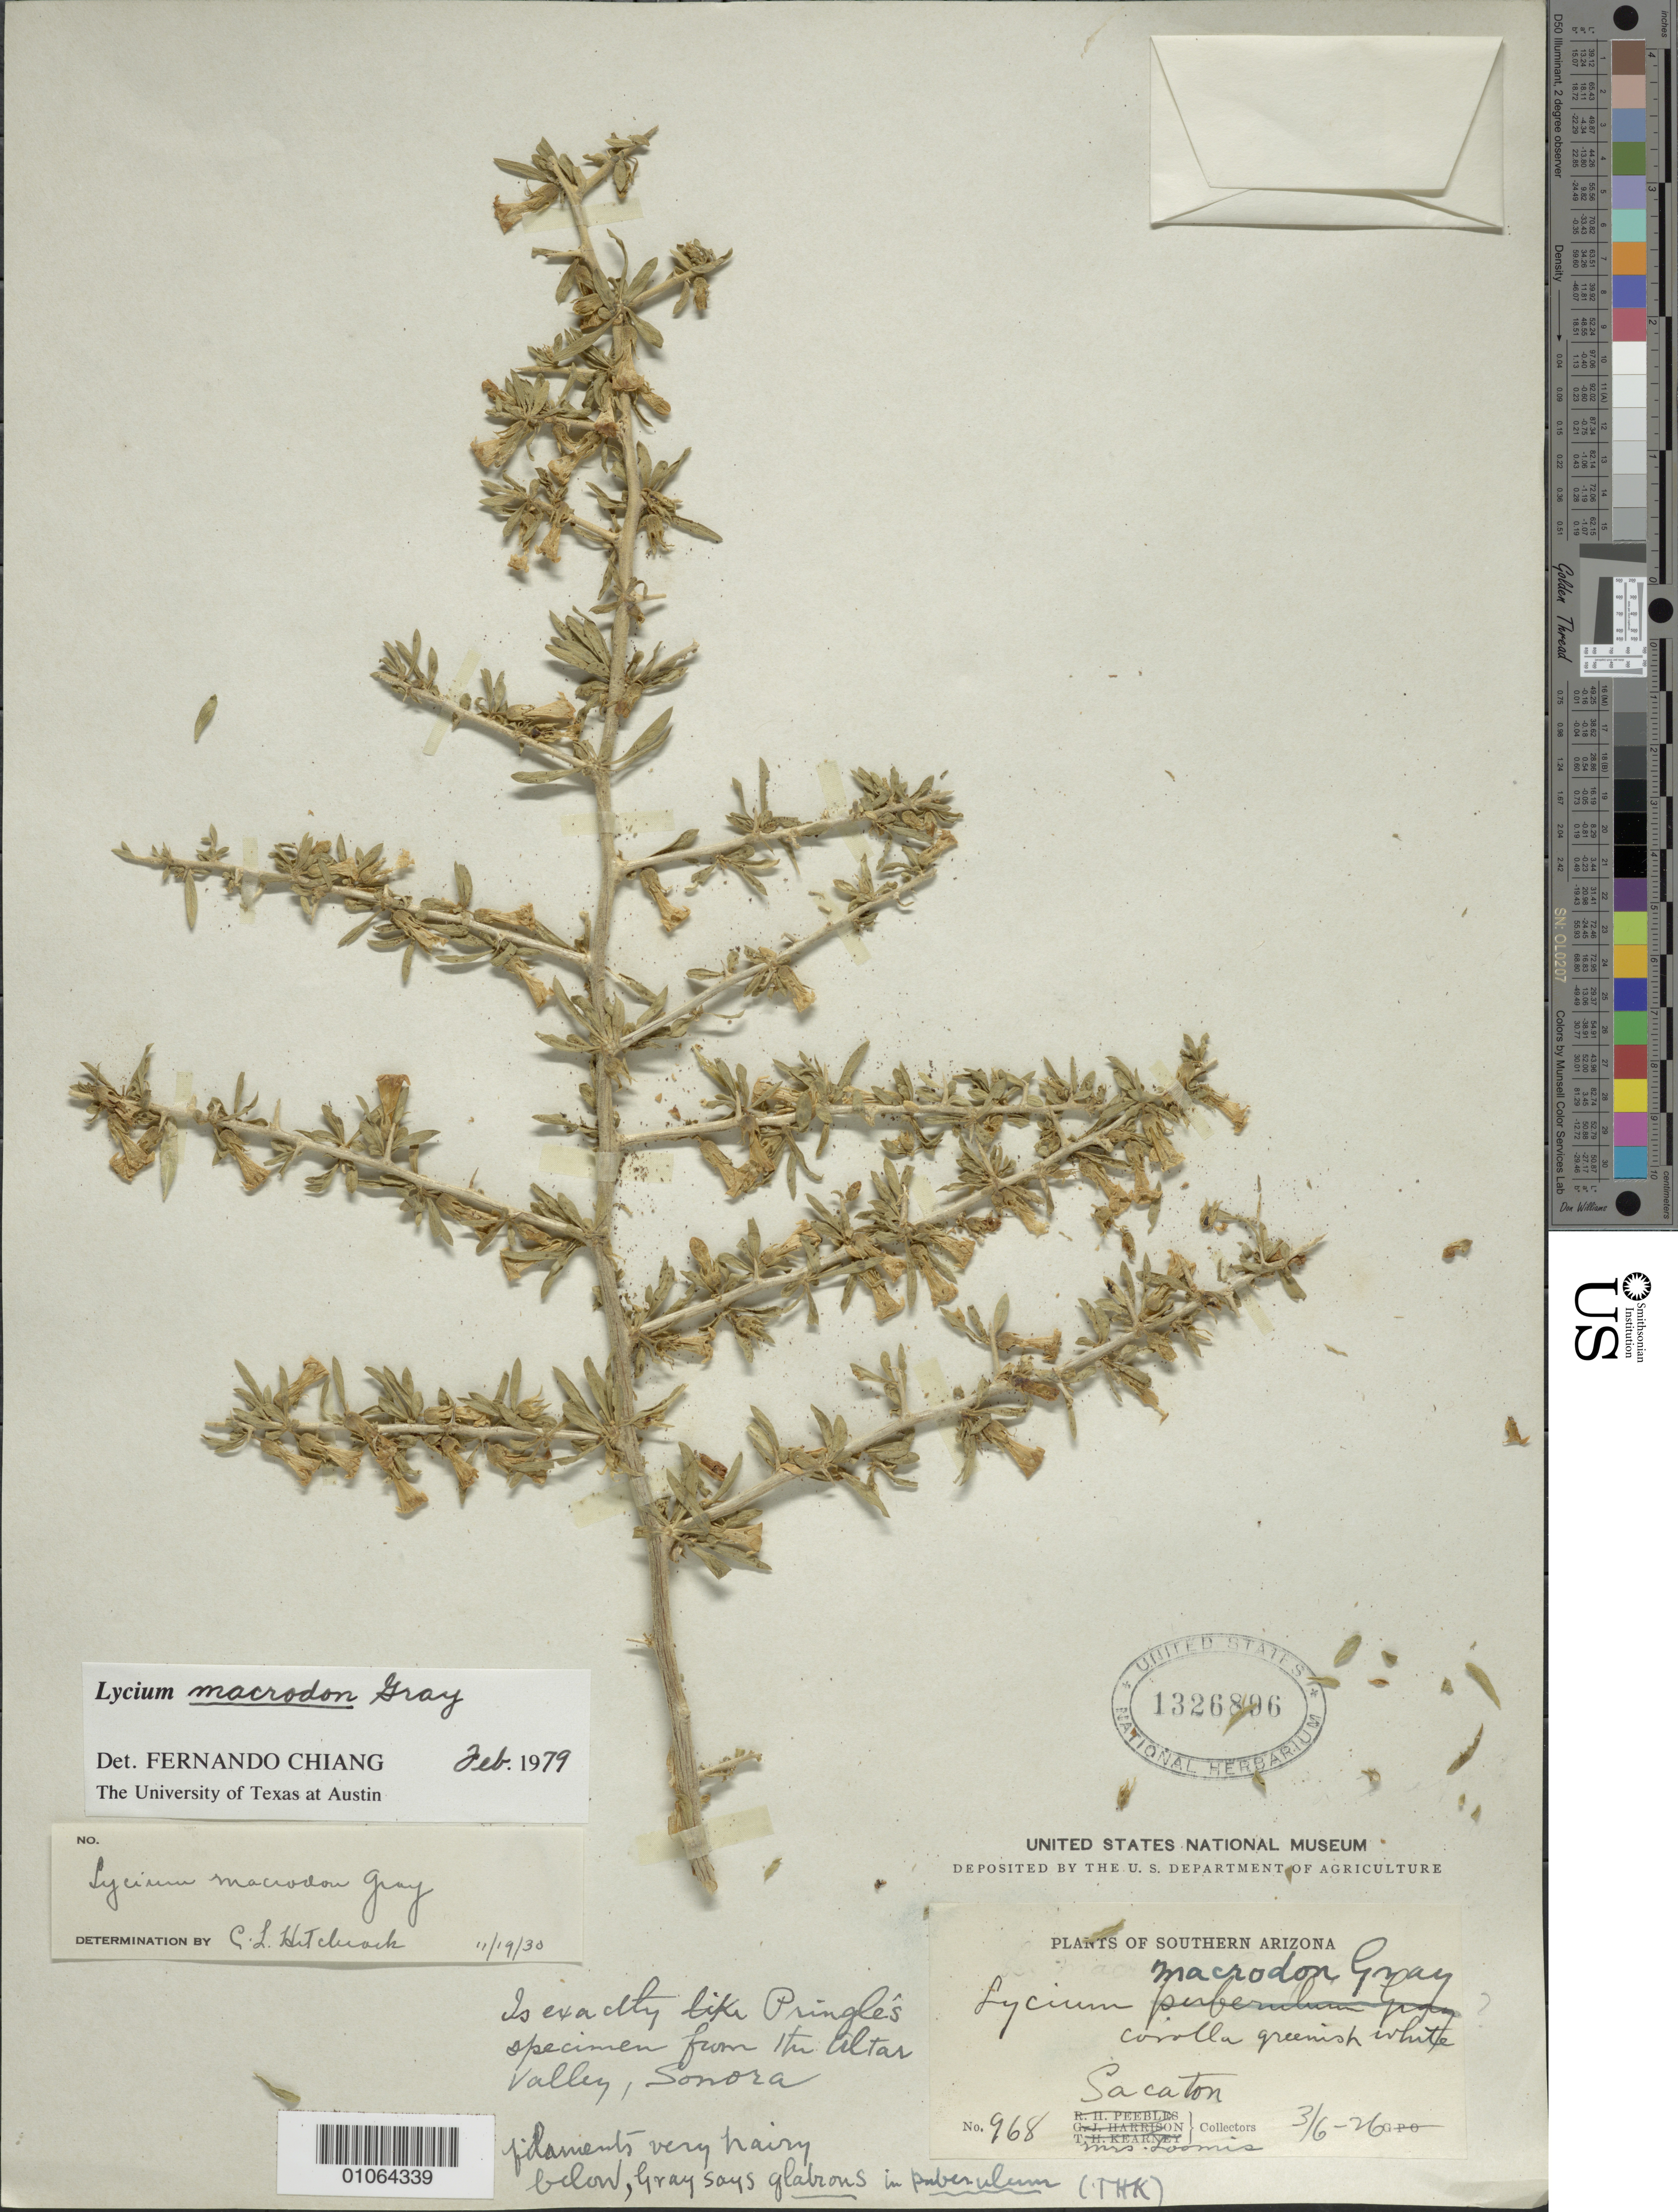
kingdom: Plantae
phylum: Tracheophyta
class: Magnoliopsida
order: Solanales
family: Solanaceae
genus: Lycium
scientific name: Lycium macrodon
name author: A. Gray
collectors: Loomis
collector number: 968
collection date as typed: Transcribed d/m/y: 6/3/26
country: United States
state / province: Arizona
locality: Southern Arizona, Sacaton.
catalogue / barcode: US 1326896